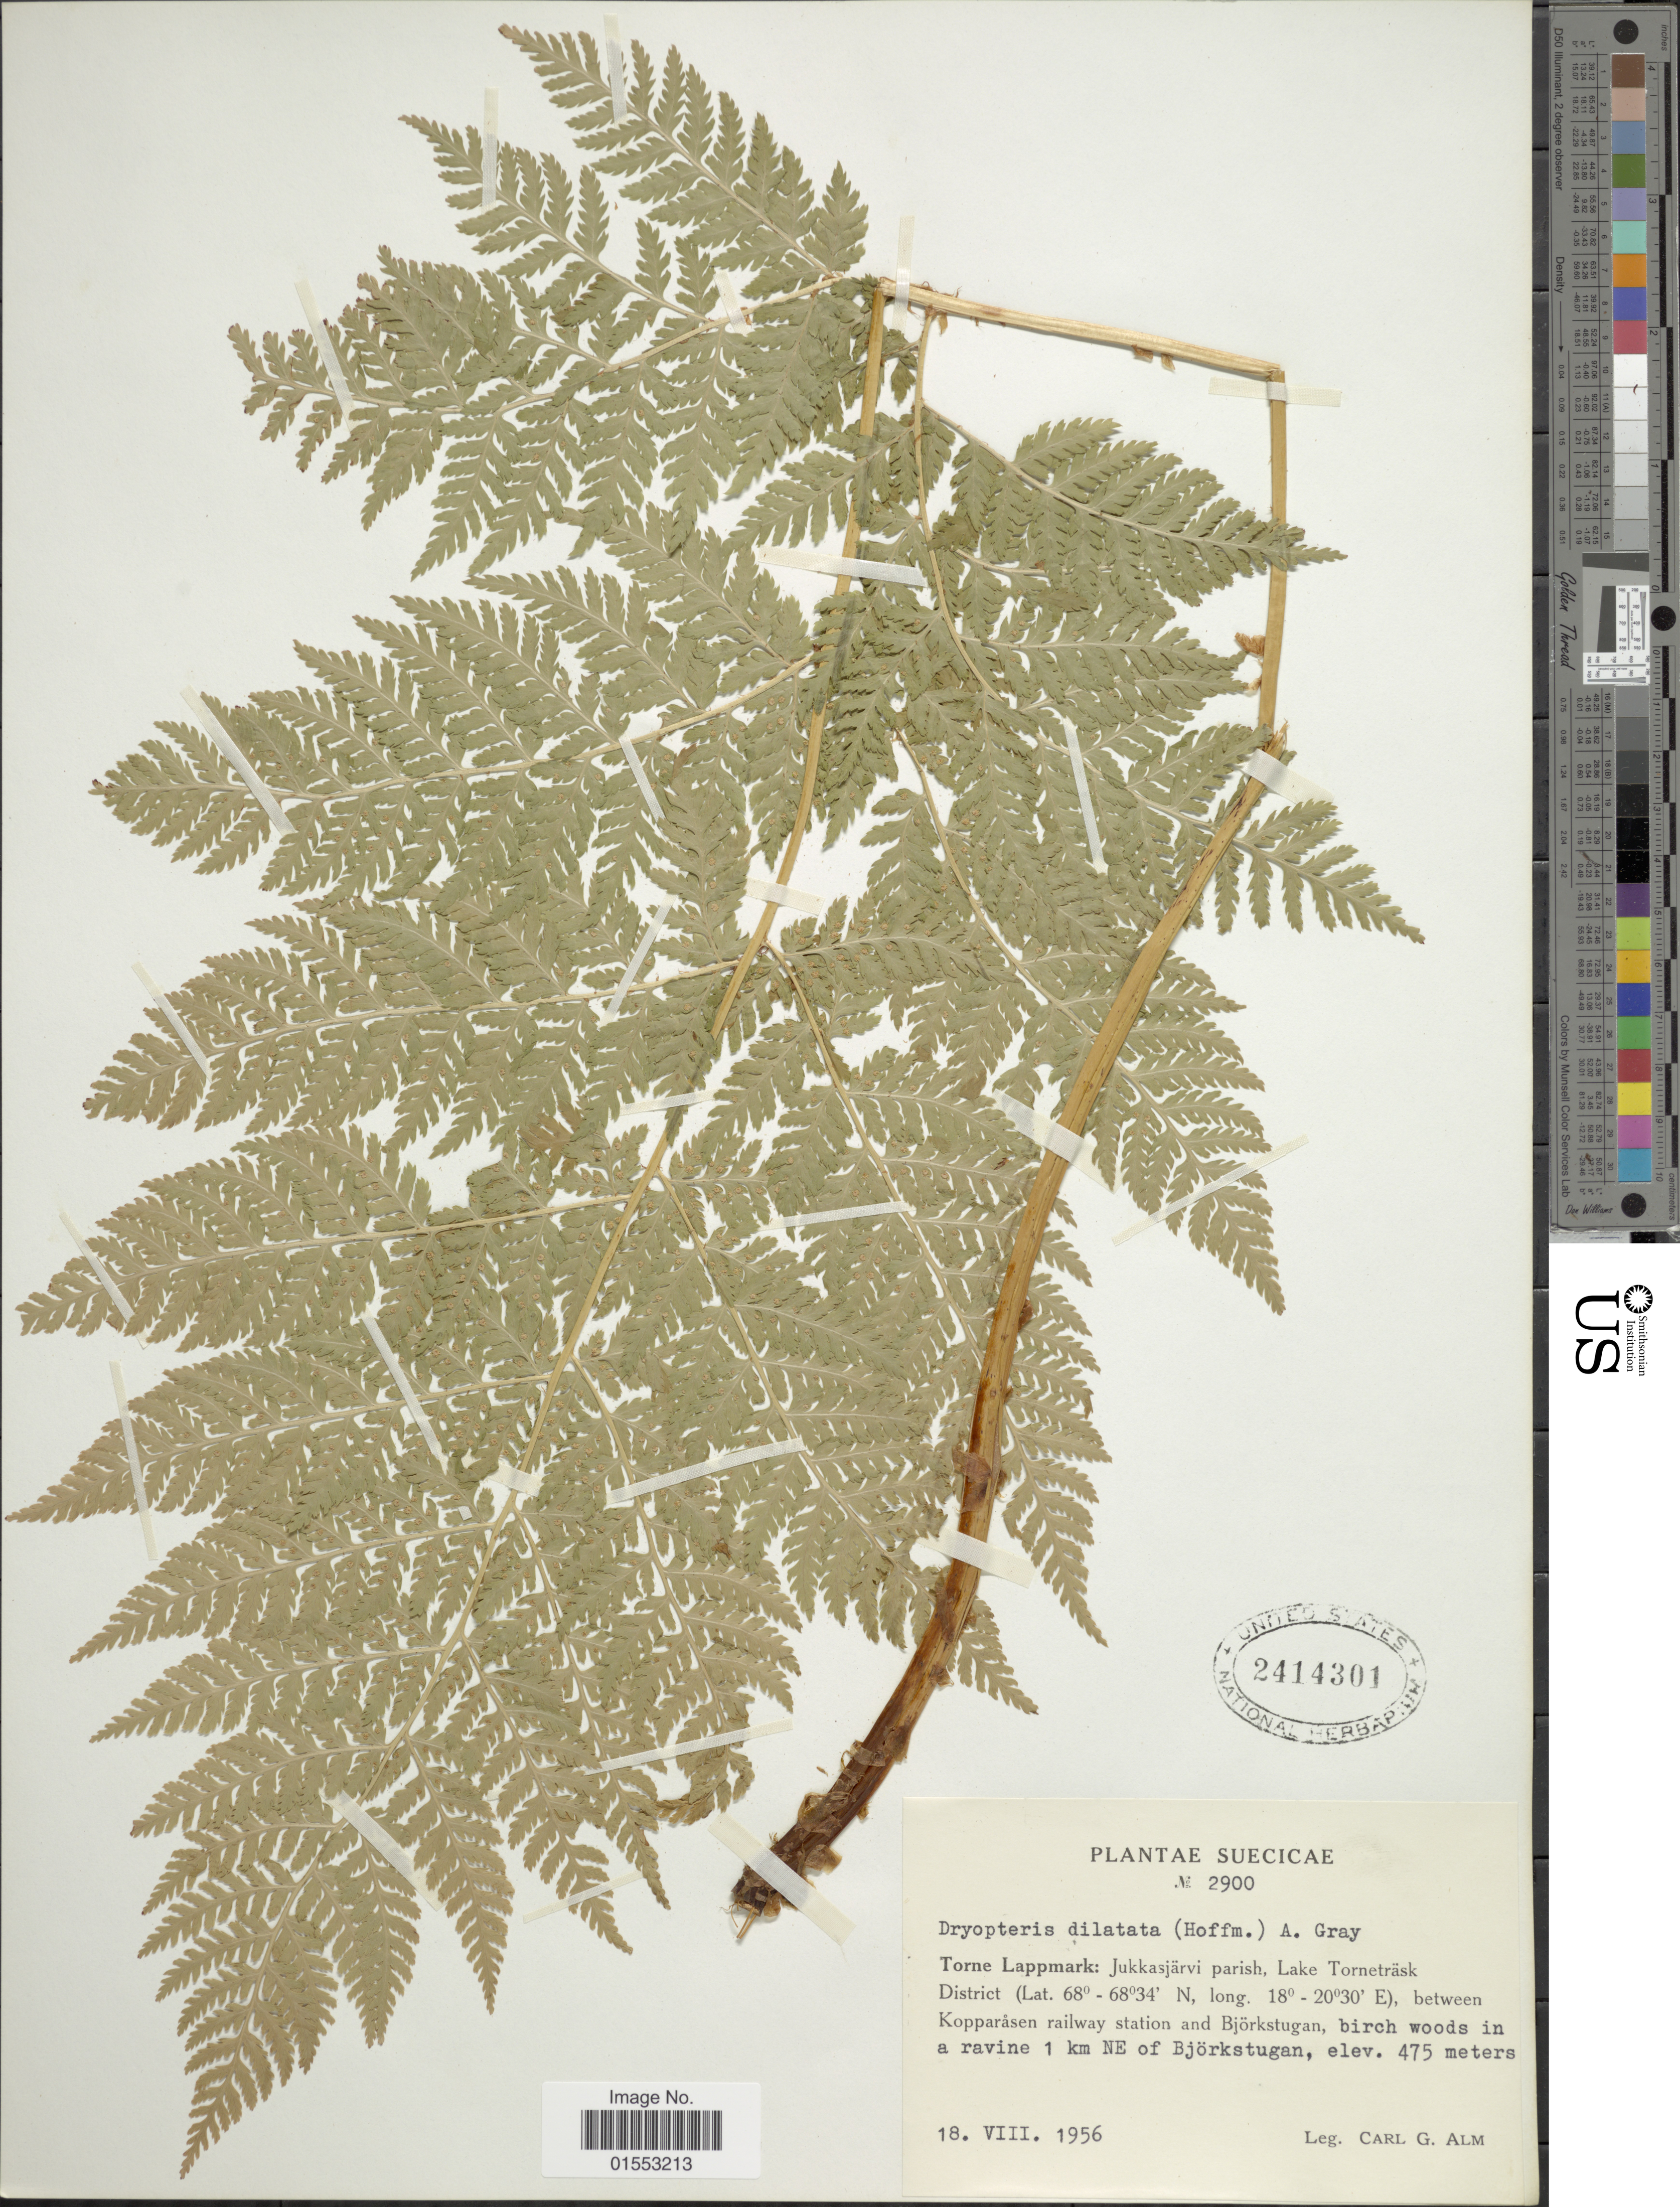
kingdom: Plantae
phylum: Tracheophyta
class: Polypodiopsida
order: Polypodiales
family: Dryopteridaceae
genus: Dryopteris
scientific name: Dryopteris dilatata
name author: (Hoffm.) A. Gray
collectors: C. G. Alm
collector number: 2900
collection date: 1956-08-18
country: Sweden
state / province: Norrbotten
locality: Torne Lappmark: Jukkasjarvi parish, Lake Tornetrask District, between Kopparasen railway station and Bjorkstugan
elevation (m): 475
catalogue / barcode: US 2414301